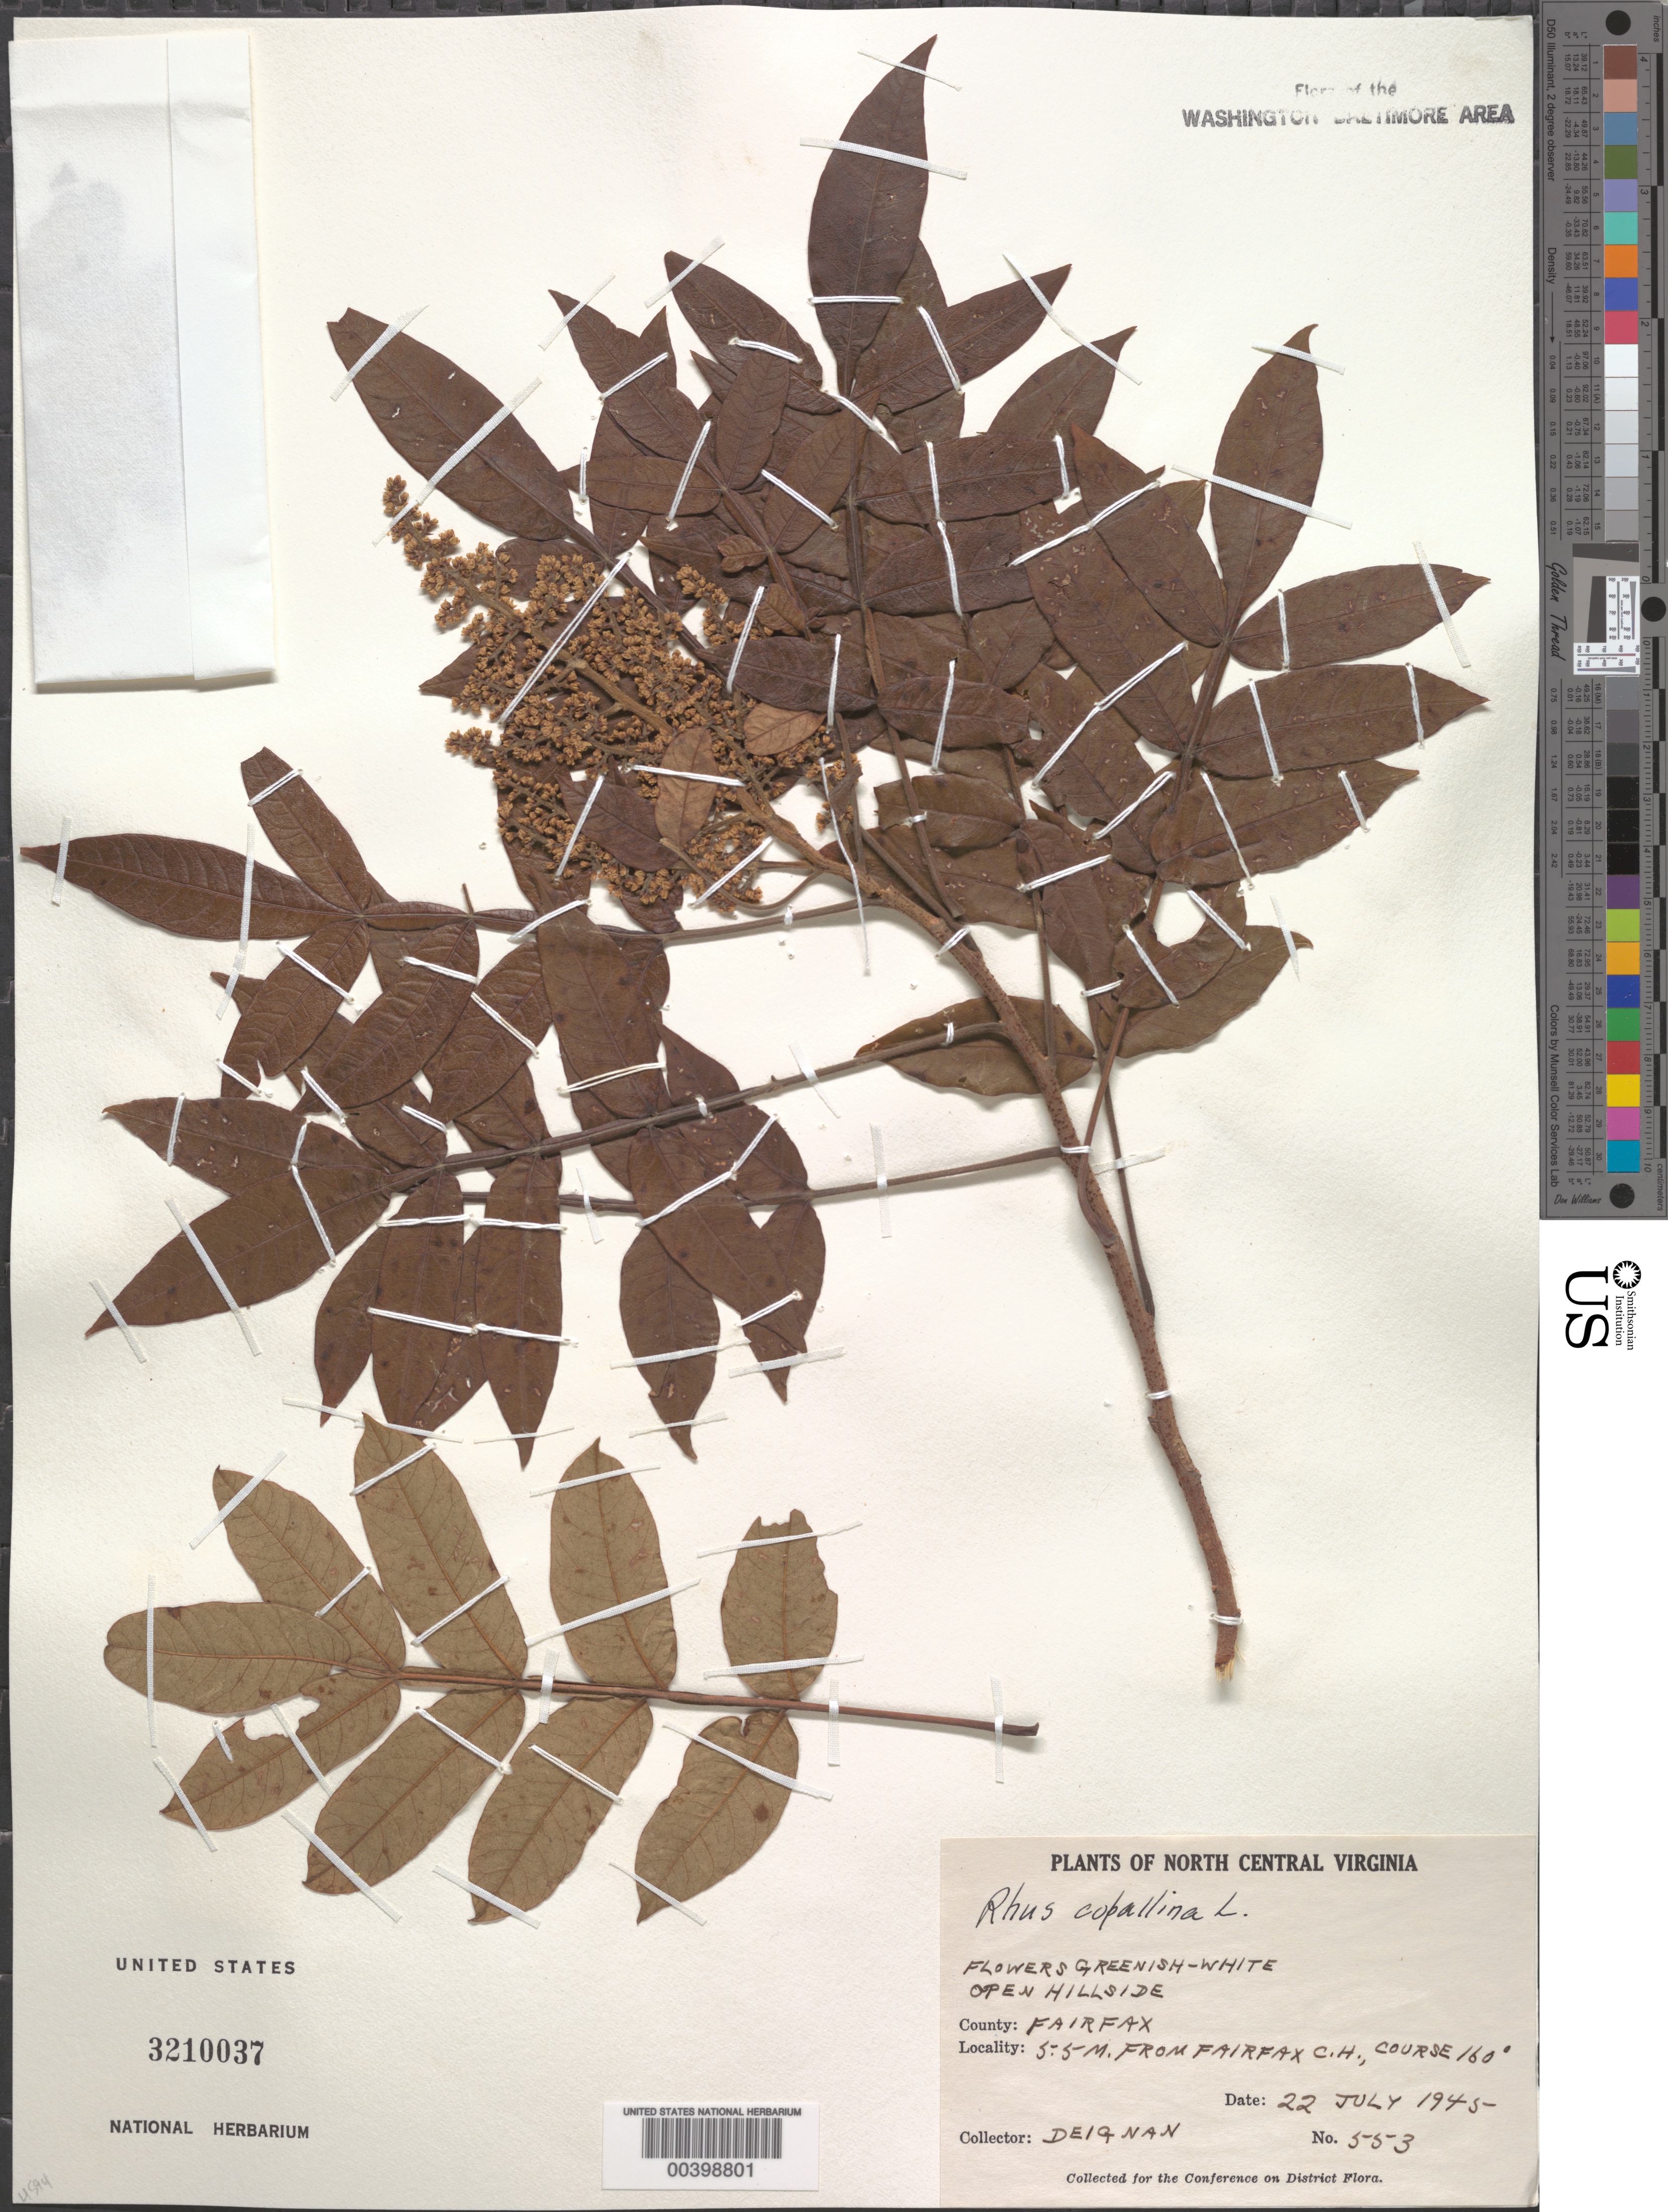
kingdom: Plantae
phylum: Tracheophyta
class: Magnoliopsida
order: Sapindales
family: Anacardiaceae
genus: Rhus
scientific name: Rhus copallinum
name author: L.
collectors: H. Deignan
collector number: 553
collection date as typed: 22 Jul 1945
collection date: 1945-07-22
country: United States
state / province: Virginia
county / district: Fairfax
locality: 5.5 mi. from Fairfax County Court House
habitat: Open hillside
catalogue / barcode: US 3210037